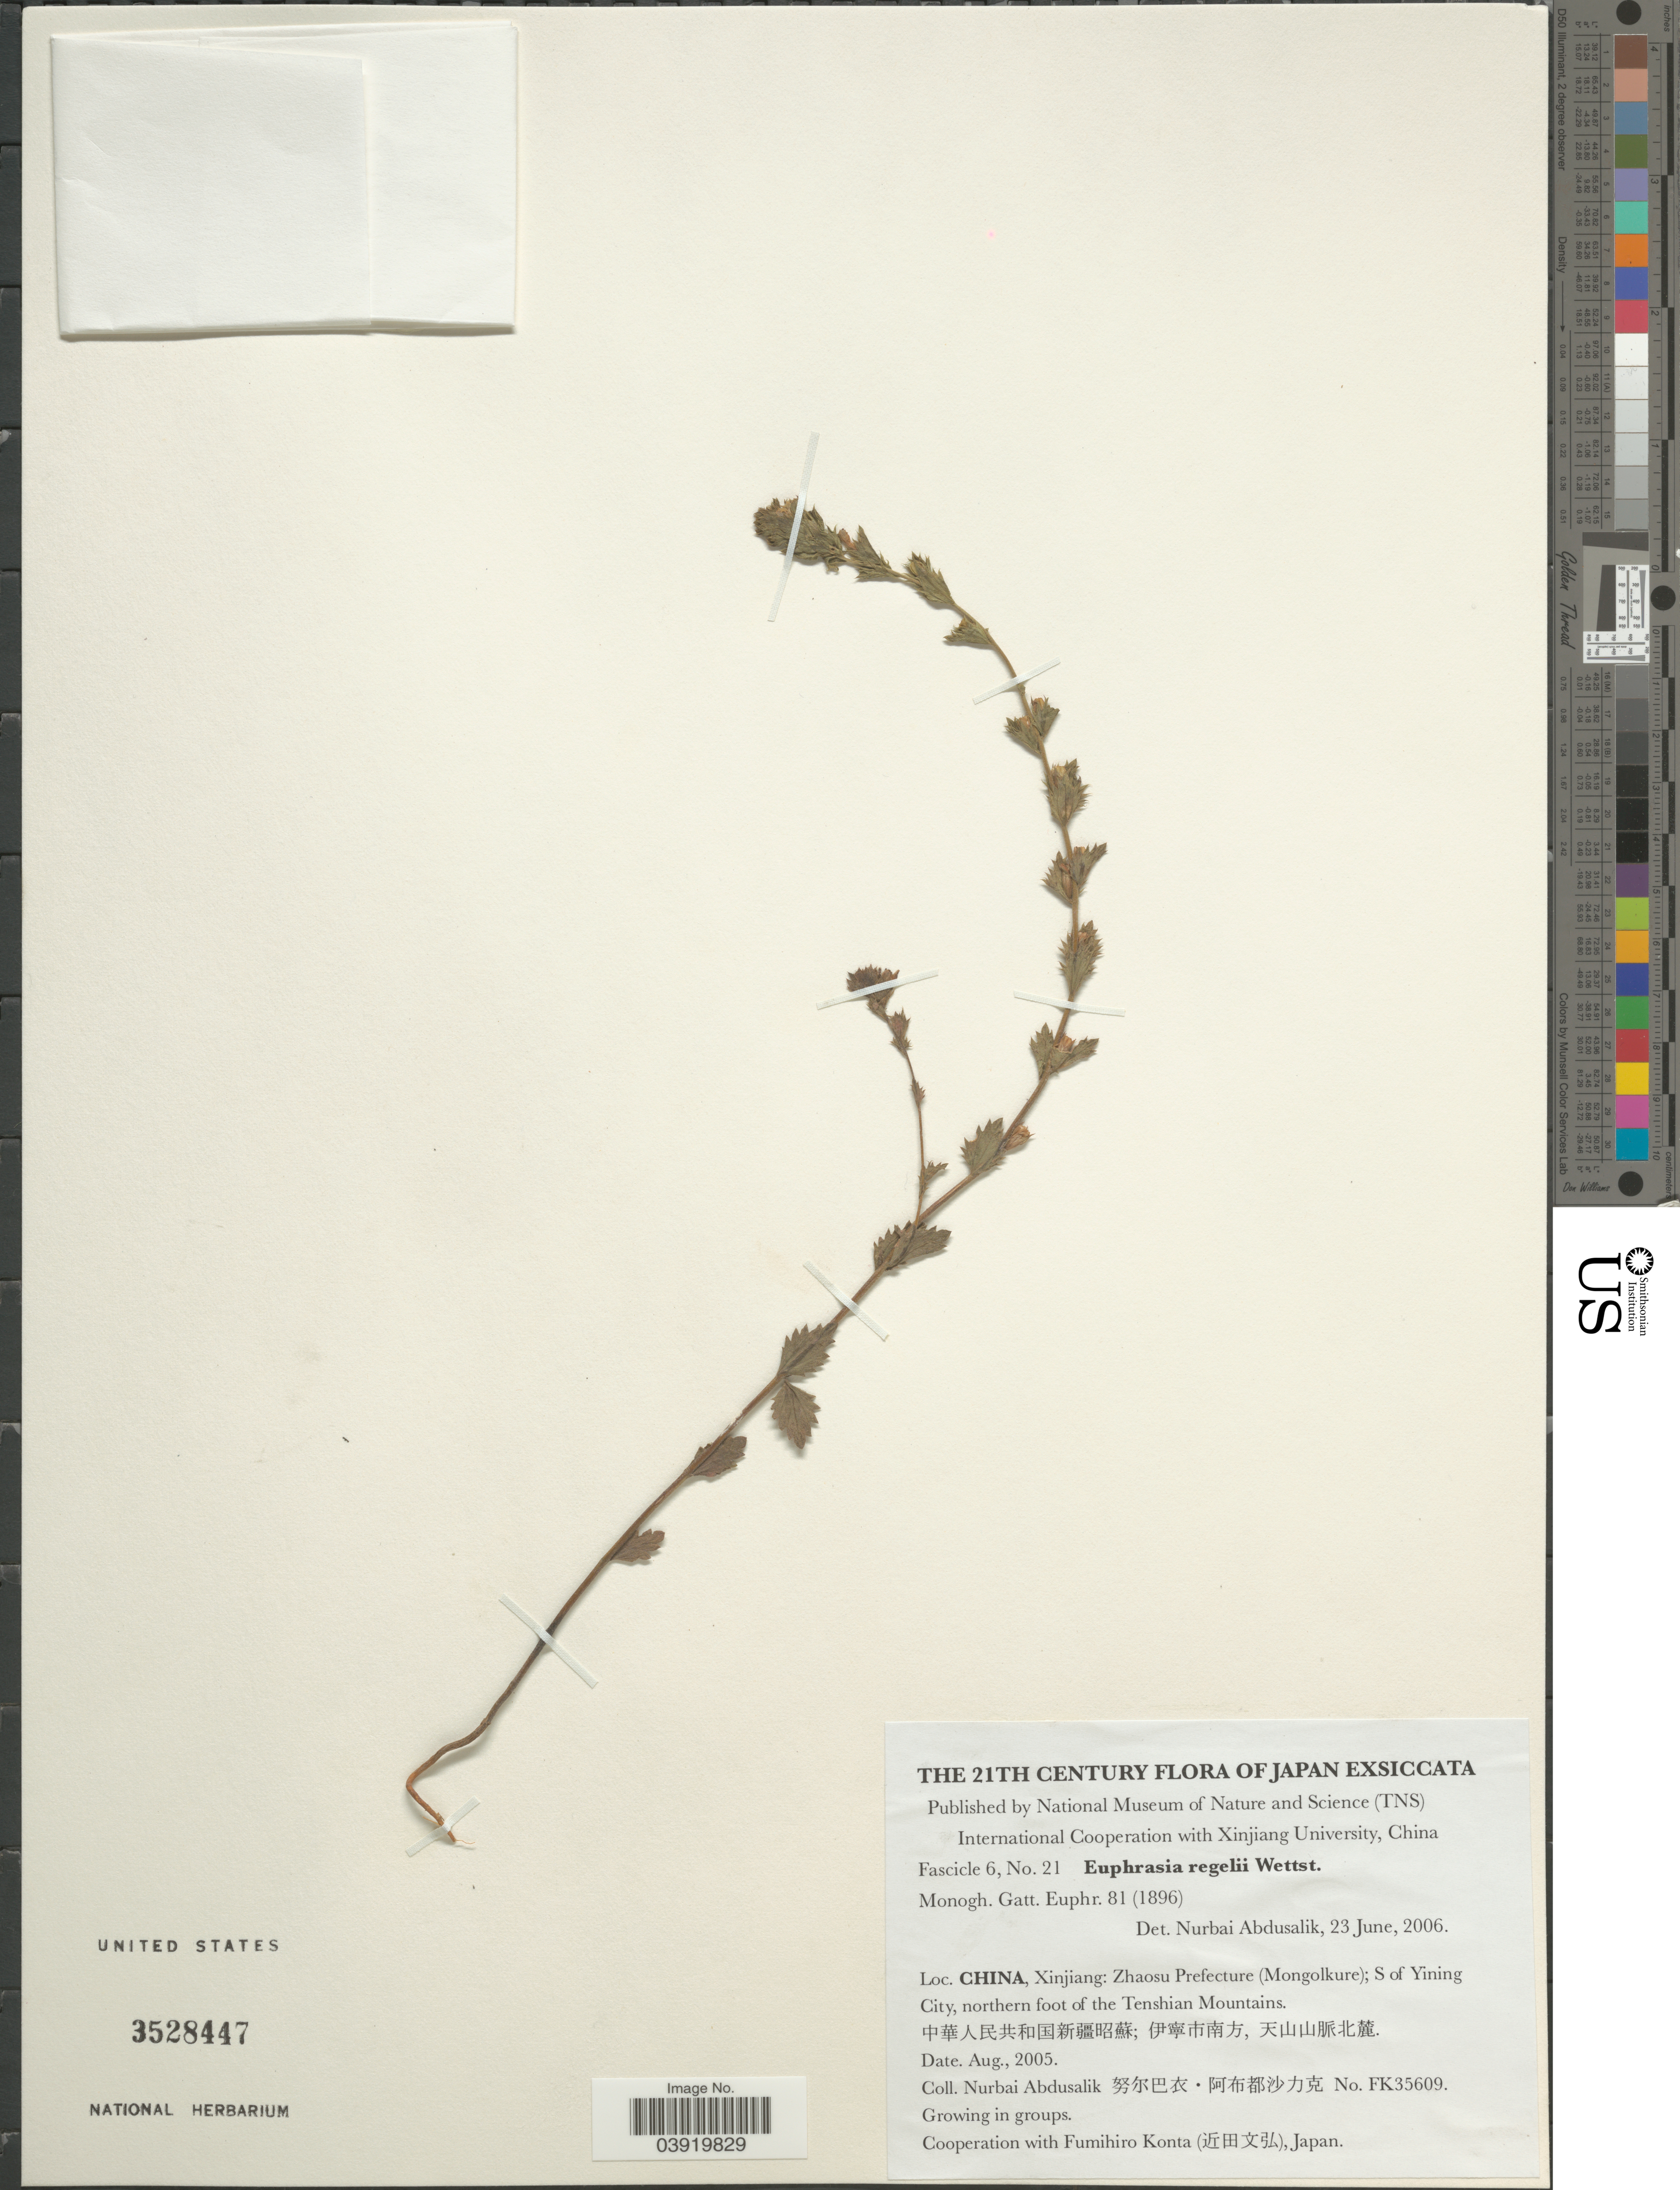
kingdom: Plantae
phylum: Tracheophyta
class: Magnoliopsida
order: Lamiales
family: Orobanchaceae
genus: Euphrasia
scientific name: Euphrasia regelii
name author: Wettst.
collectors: N. Abdusalik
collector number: FK35609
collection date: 2005-08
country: China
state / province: Xinjiang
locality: Zhaosu Prefecture (Mongolkure); S of Yining City, northern foot of the Tenshian Mountains. X.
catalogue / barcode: US 3528447